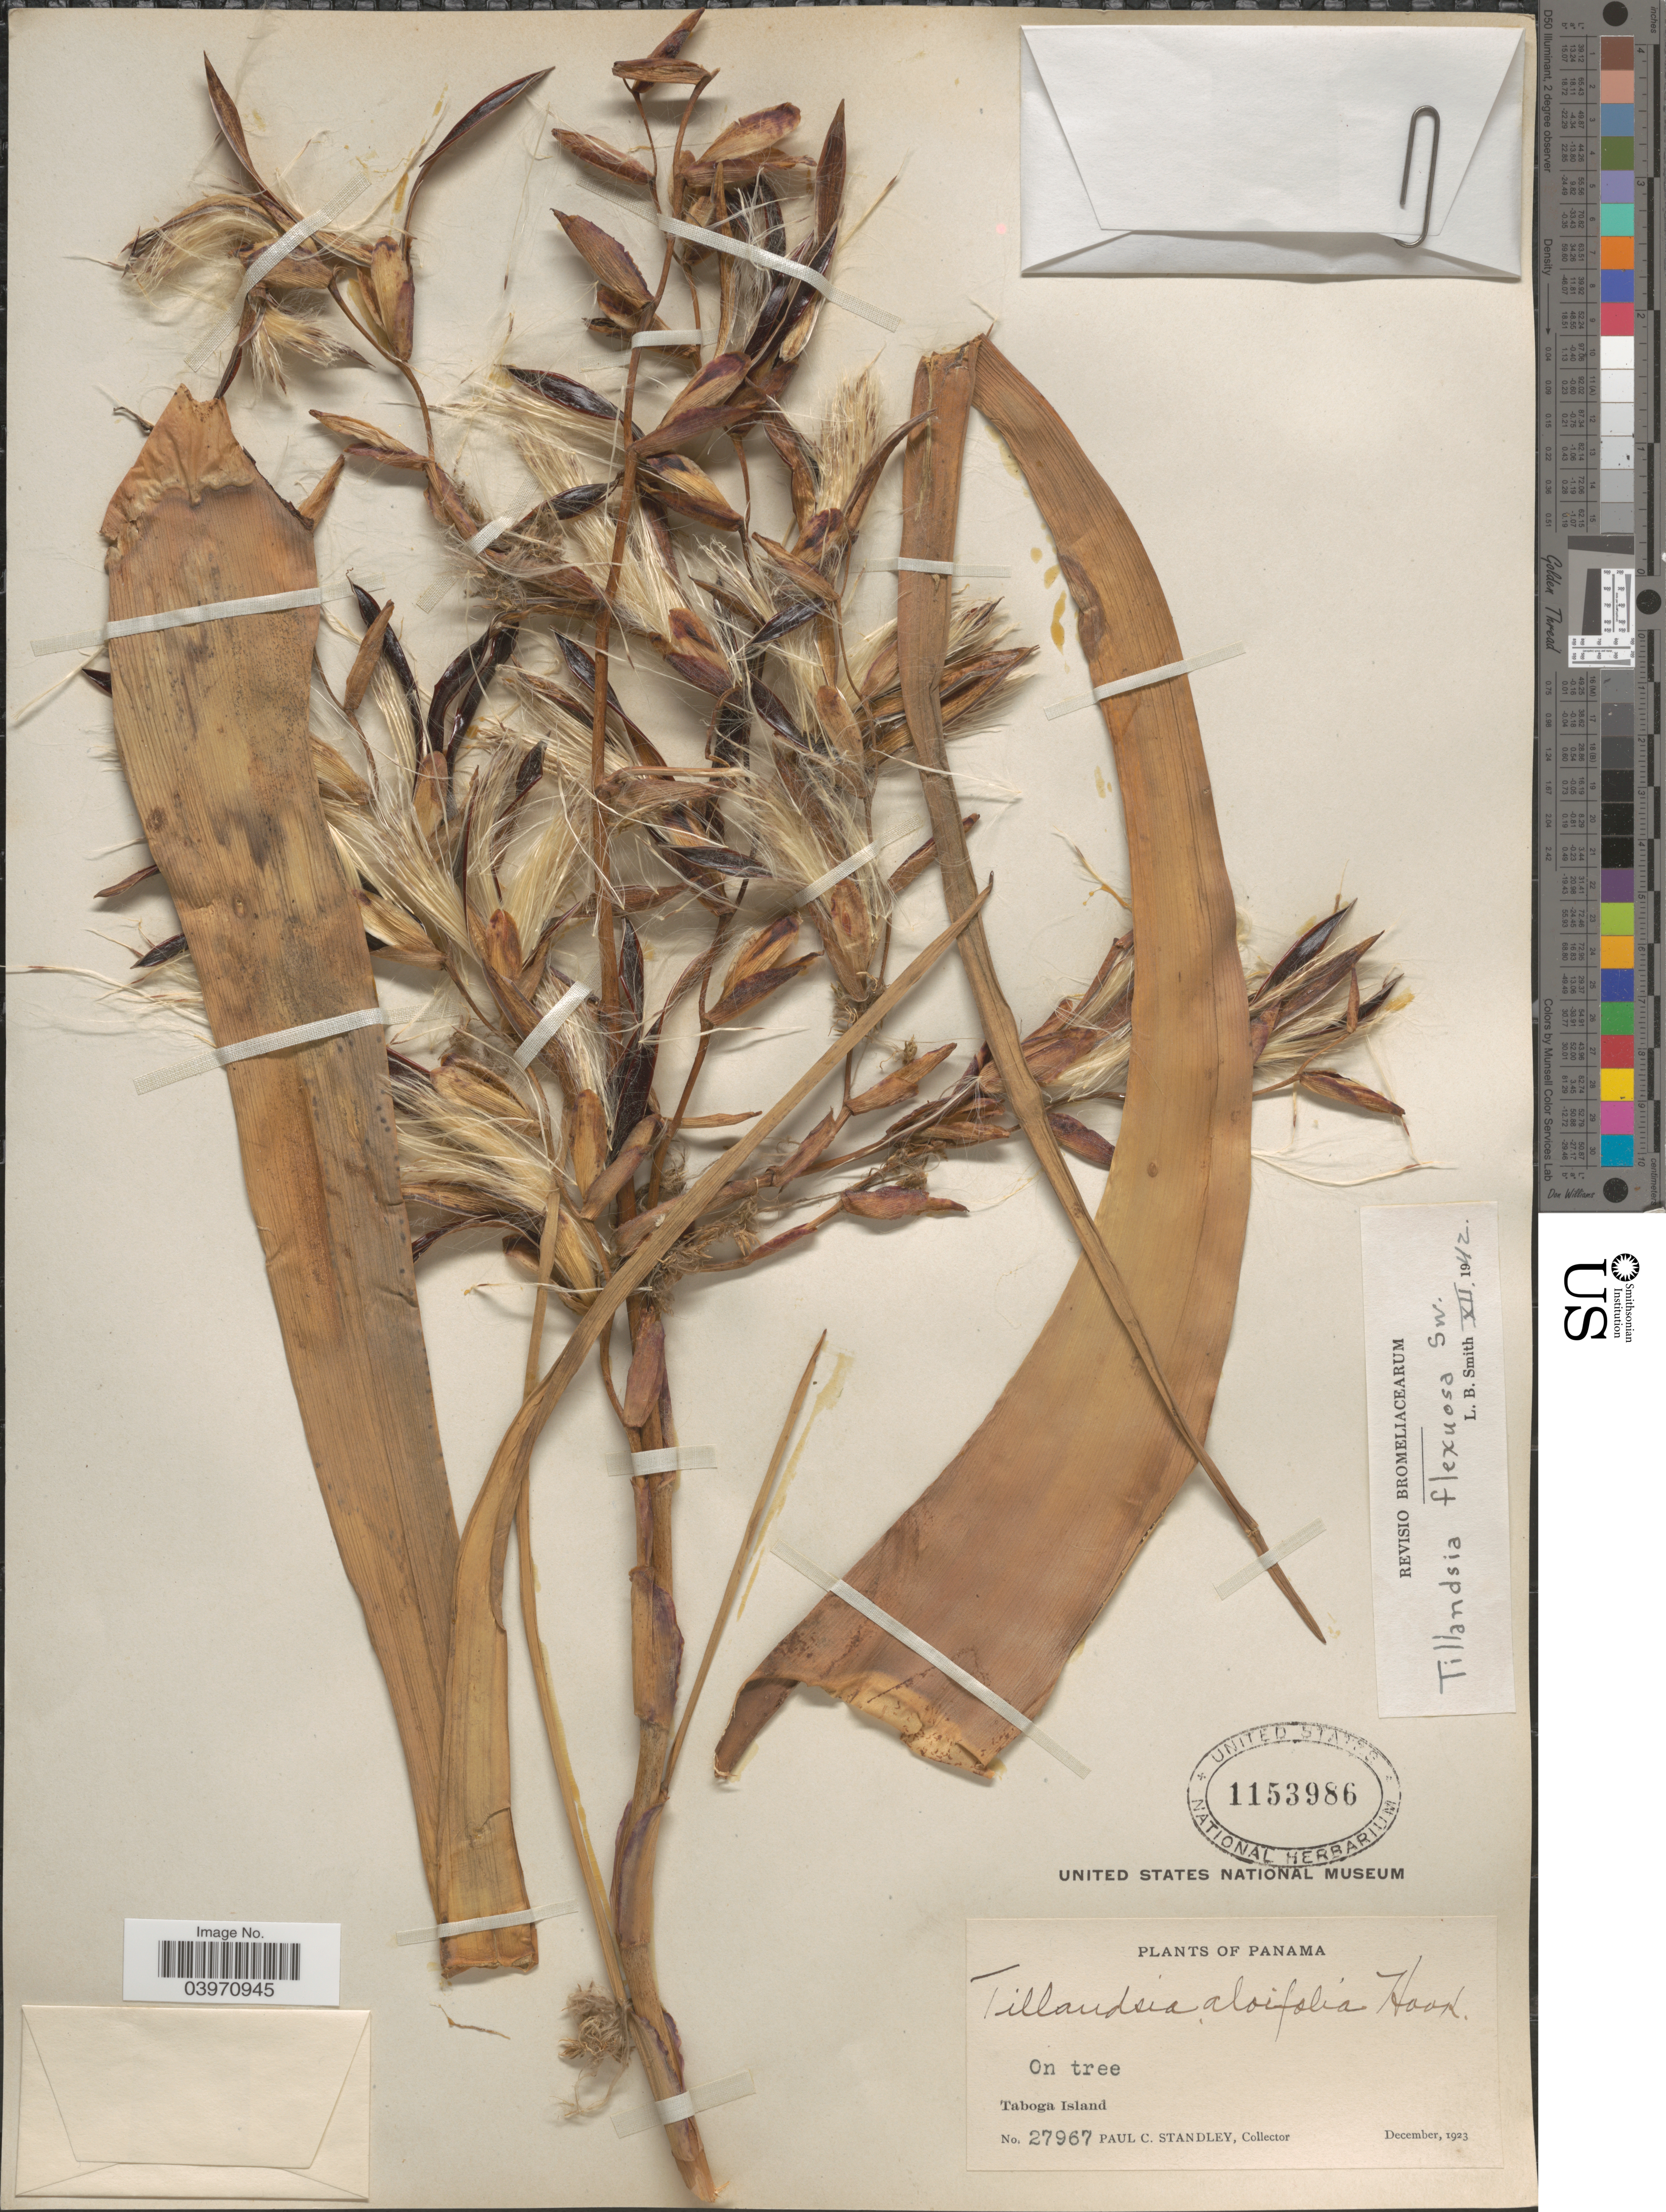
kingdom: Plantae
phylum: Tracheophyta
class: Liliopsida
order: Poales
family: Bromeliaceae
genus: Tillandsia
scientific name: Tillandsia flexuosa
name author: Sw.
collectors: P. C. Standley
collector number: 27967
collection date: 1923-12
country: Panama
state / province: Panamá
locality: Taboga Island.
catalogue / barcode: US 1153986